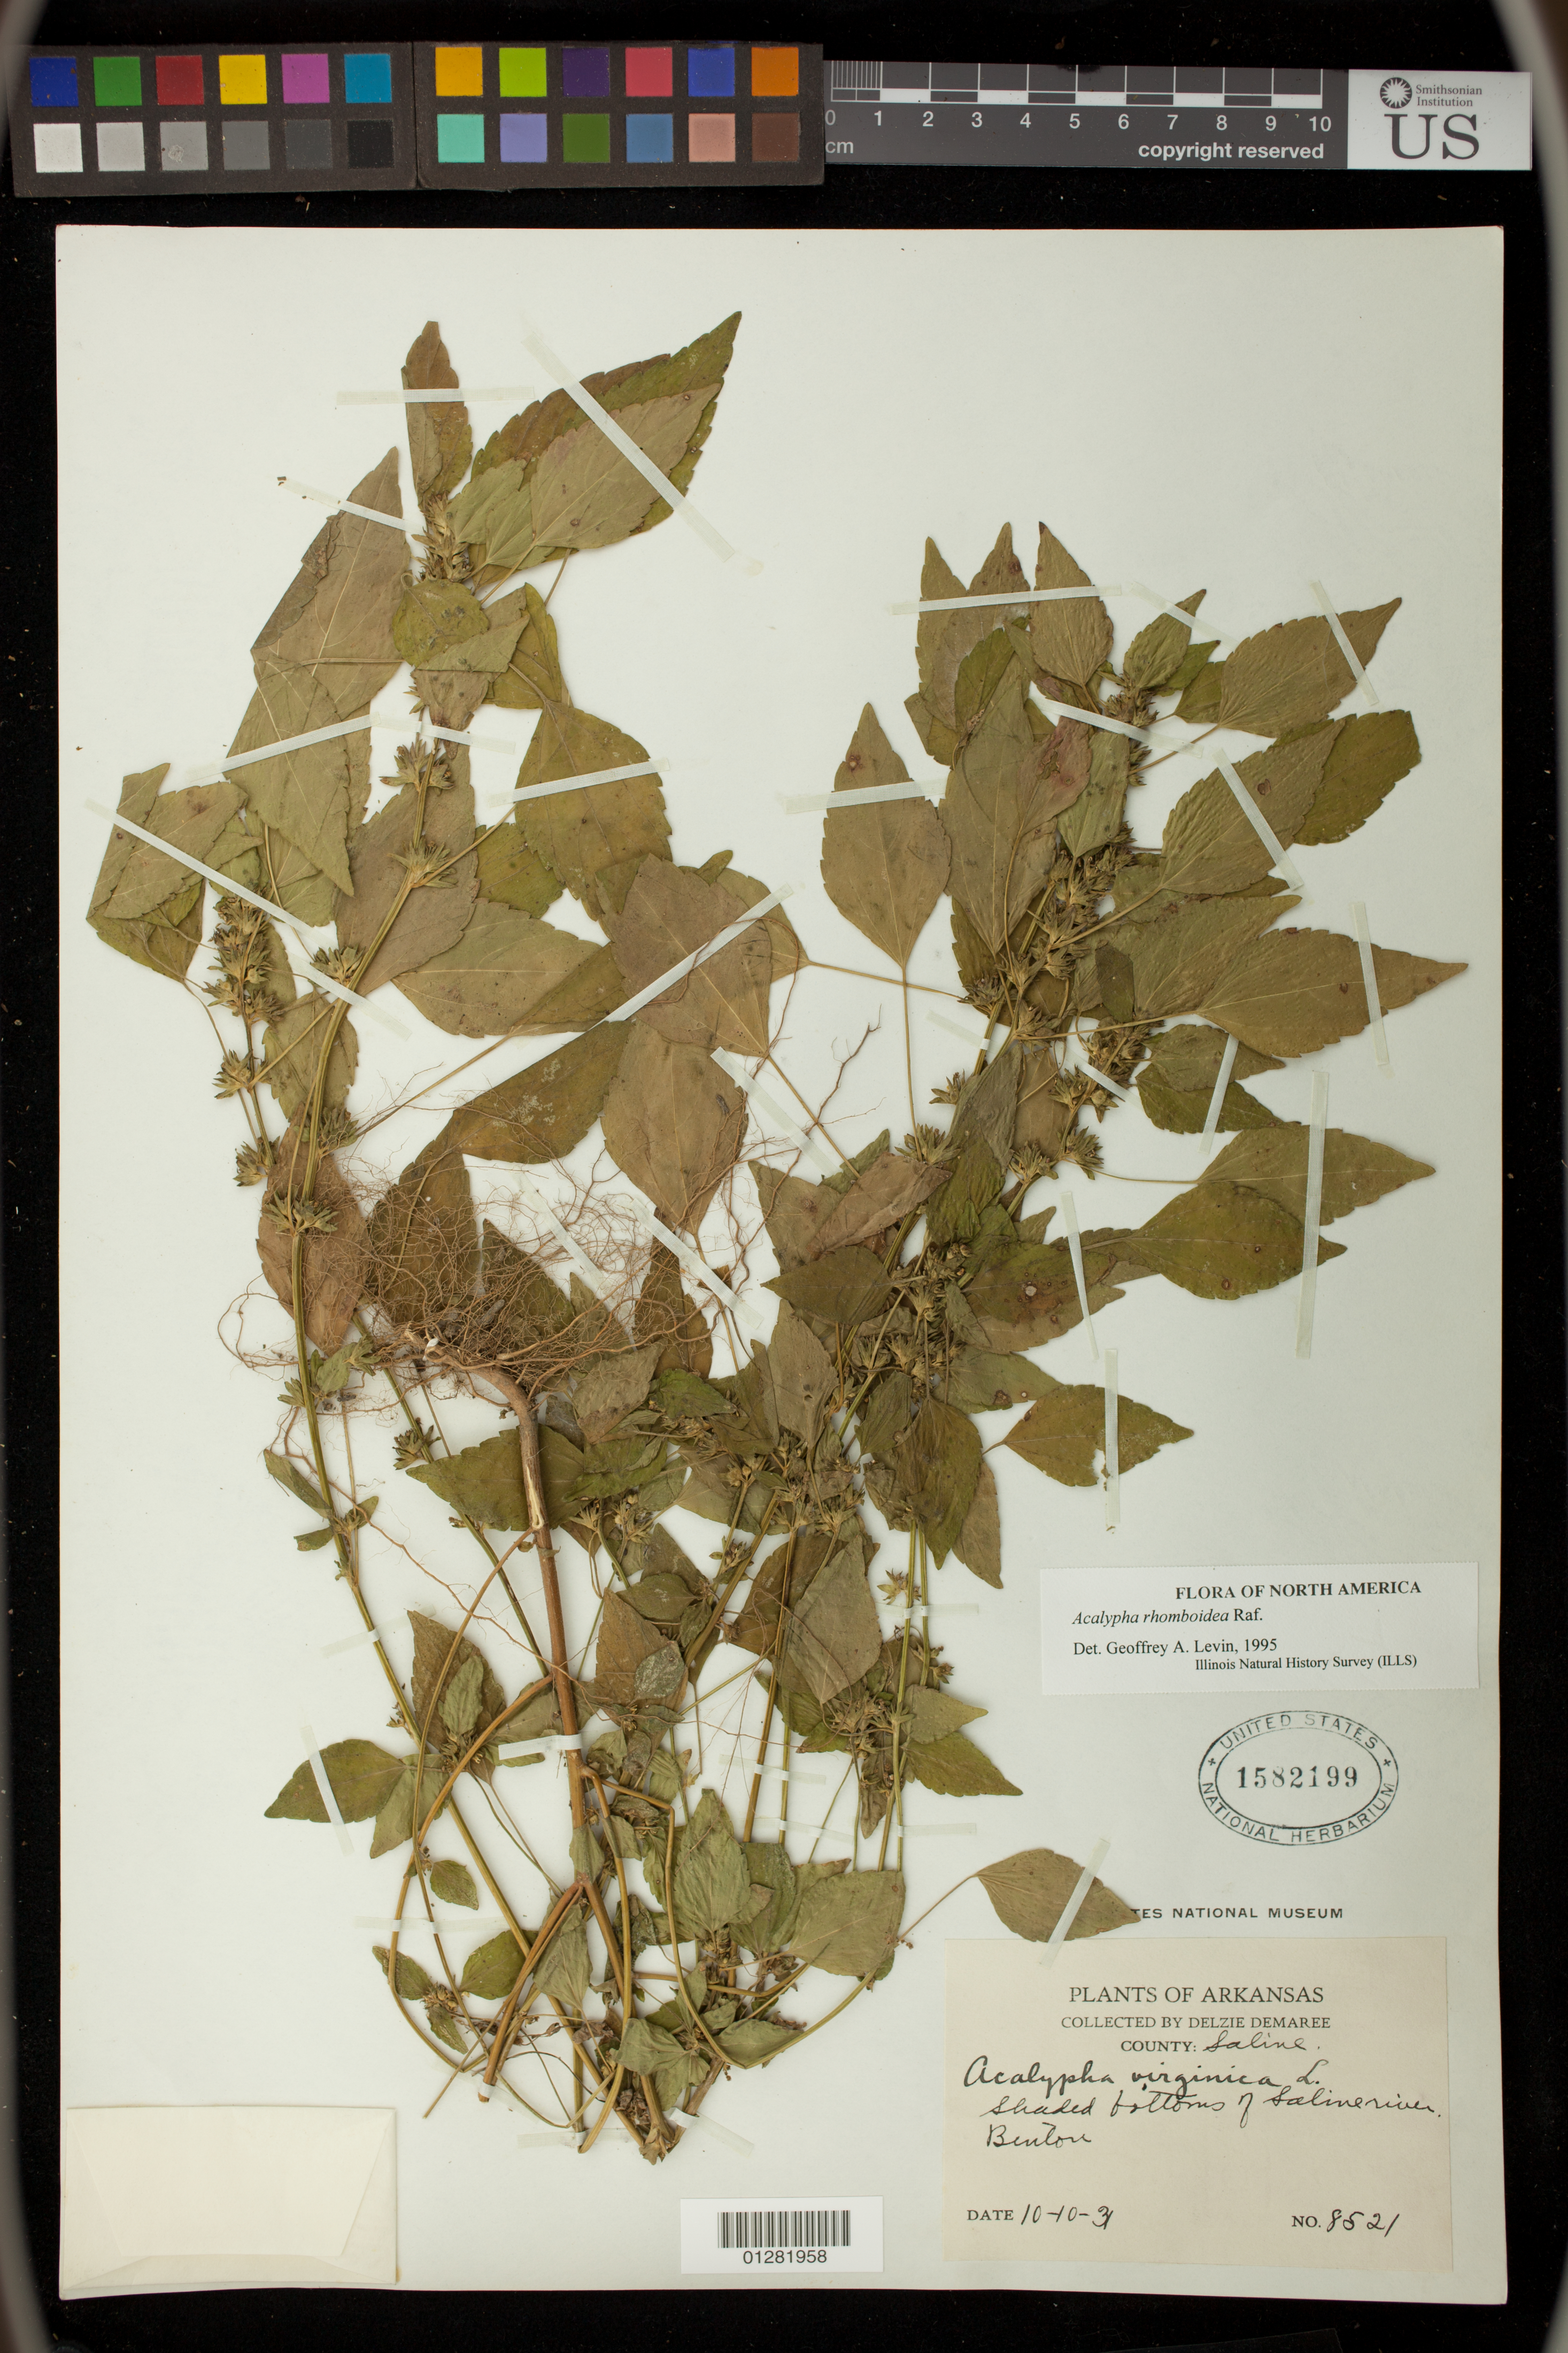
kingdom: Plantae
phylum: Tracheophyta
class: Magnoliopsida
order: Malpighiales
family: Euphorbiaceae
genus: Acalypha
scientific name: Acalypha rhomboidea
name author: Raf.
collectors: D. Demaree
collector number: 8521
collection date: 1931-10-10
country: United States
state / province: Arkansas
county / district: Saline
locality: Shaded bottoms of Saline river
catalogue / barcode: US 1582199